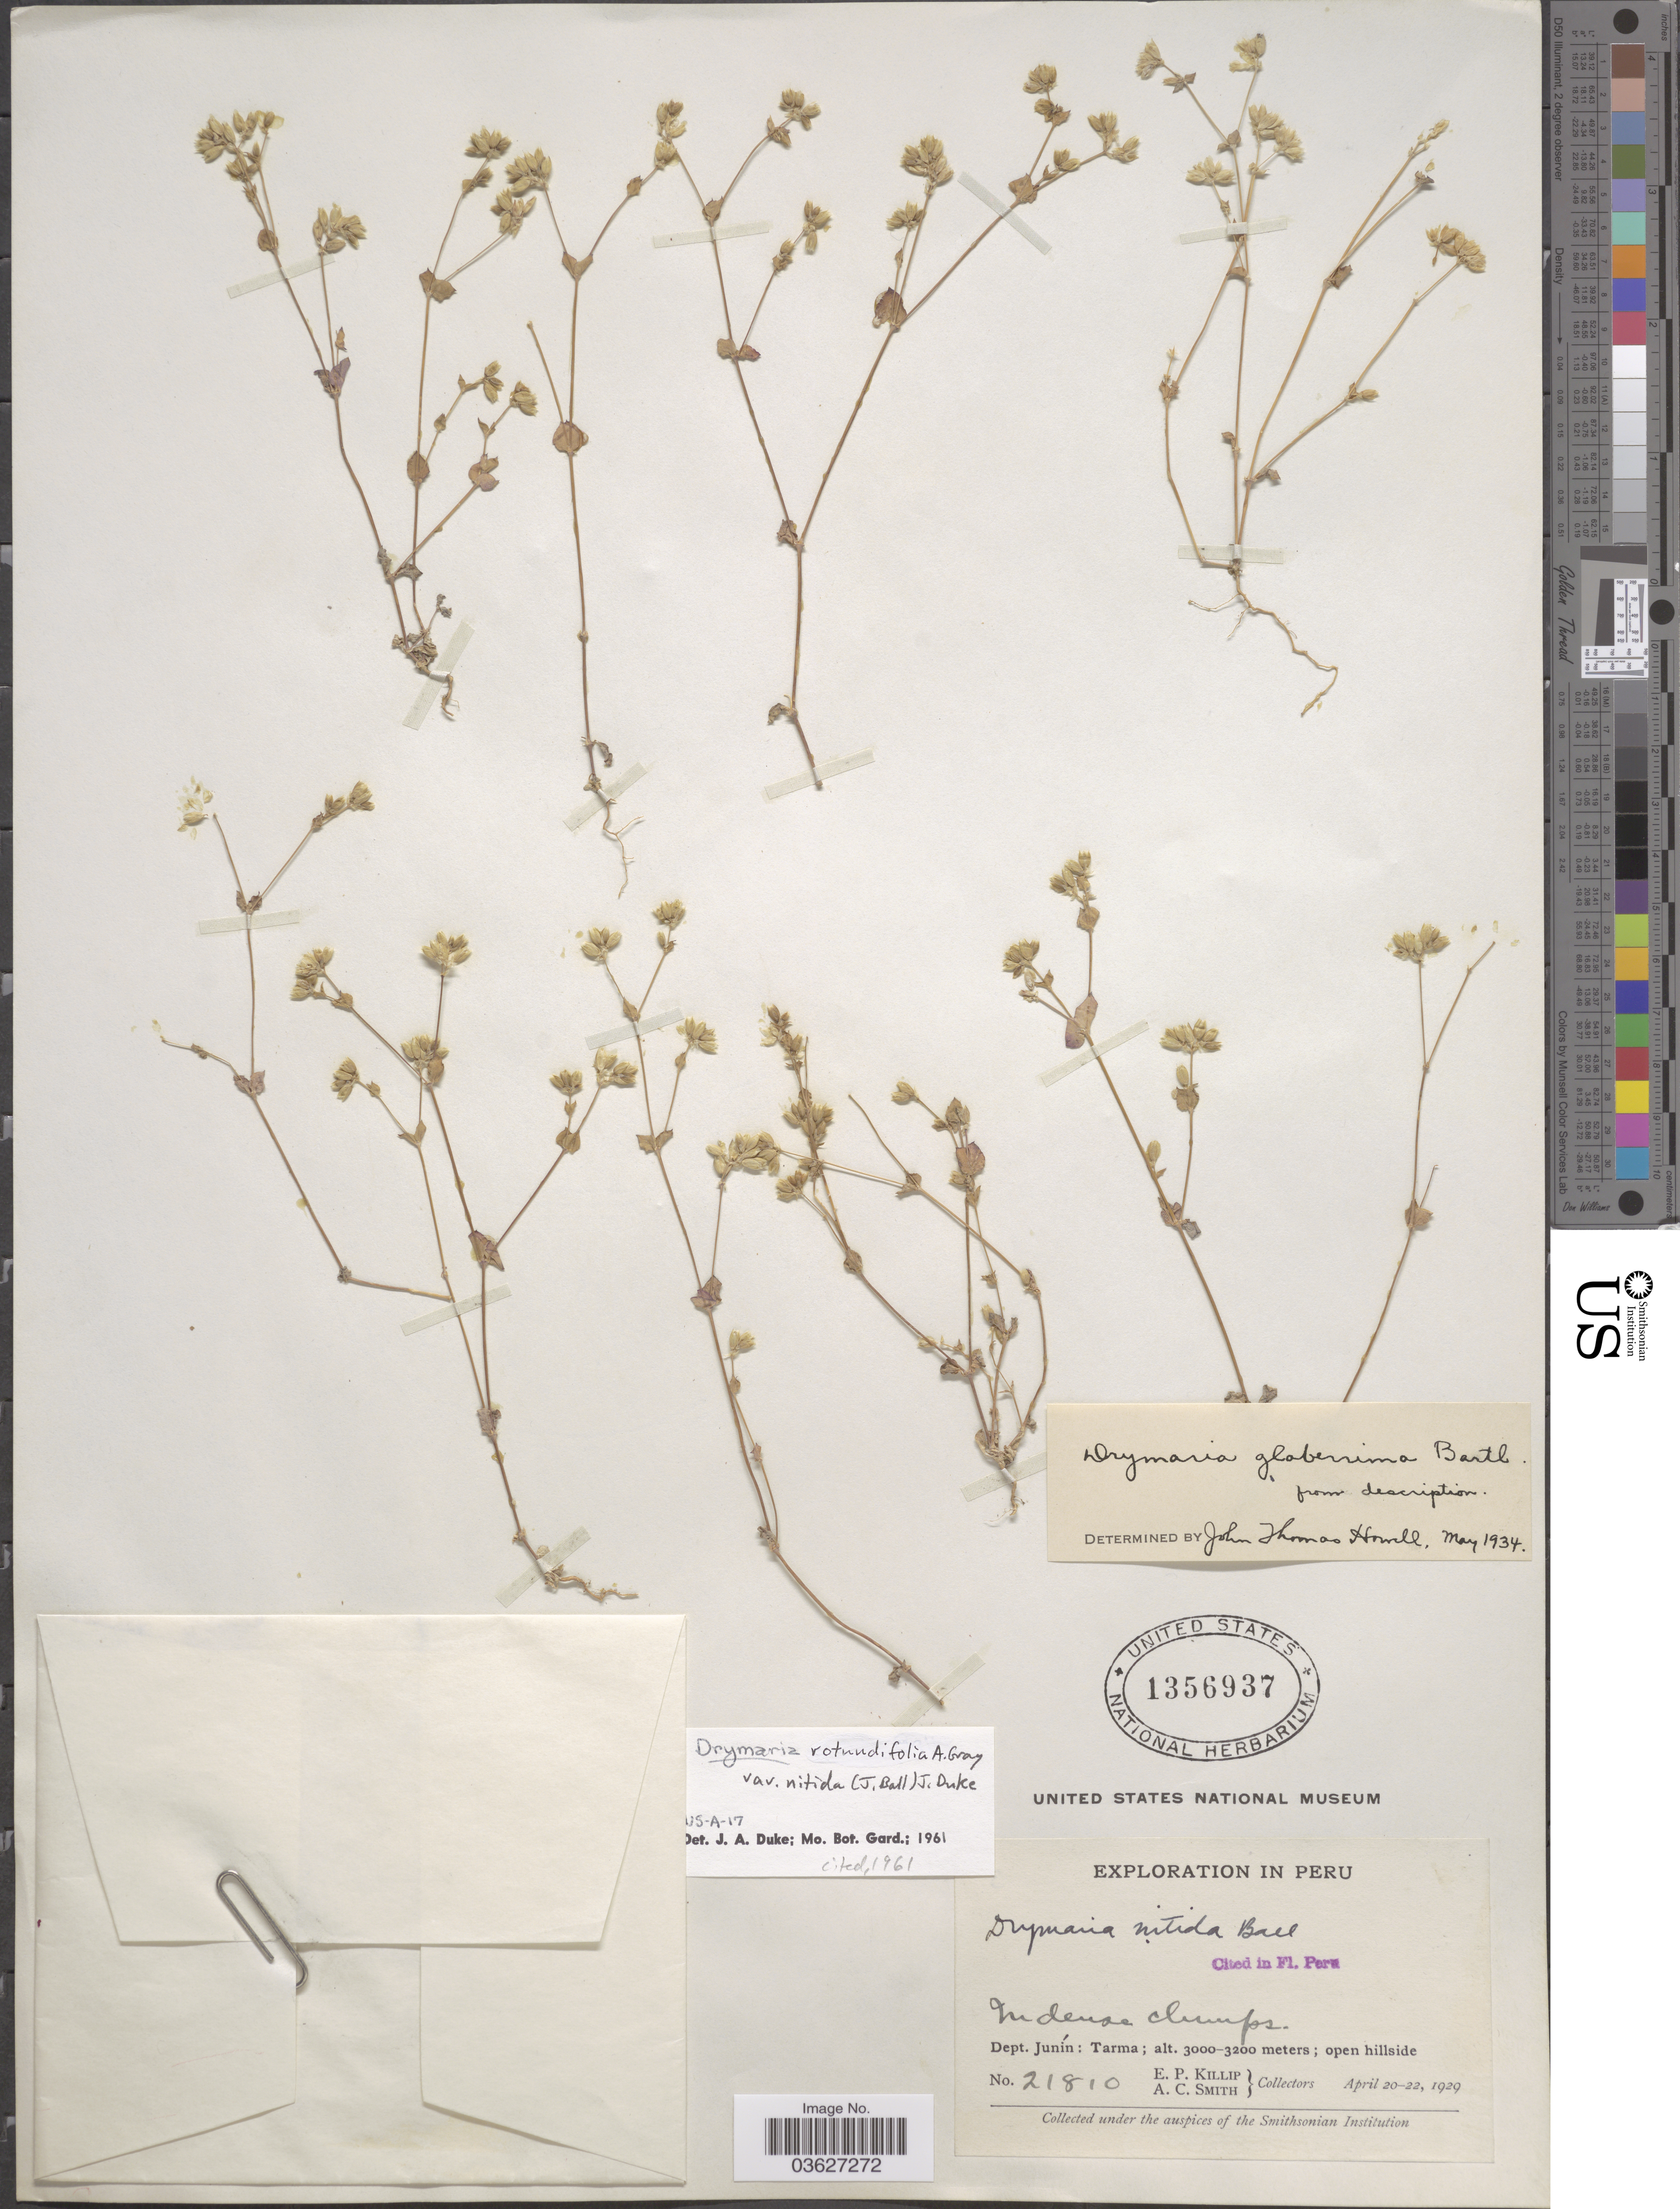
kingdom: Plantae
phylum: Tracheophyta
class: Magnoliopsida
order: Caryophyllales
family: Caryophyllaceae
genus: Drymaria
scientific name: Drymaria rotundifolia var. nitida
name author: (Ball) J.A. Duke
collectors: E. P. Killip & A. C. Smith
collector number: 21810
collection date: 1929-04-20/1929-04-22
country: Peru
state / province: Junín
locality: Dept. Junín: Tarma.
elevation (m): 3000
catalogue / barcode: US 1356937